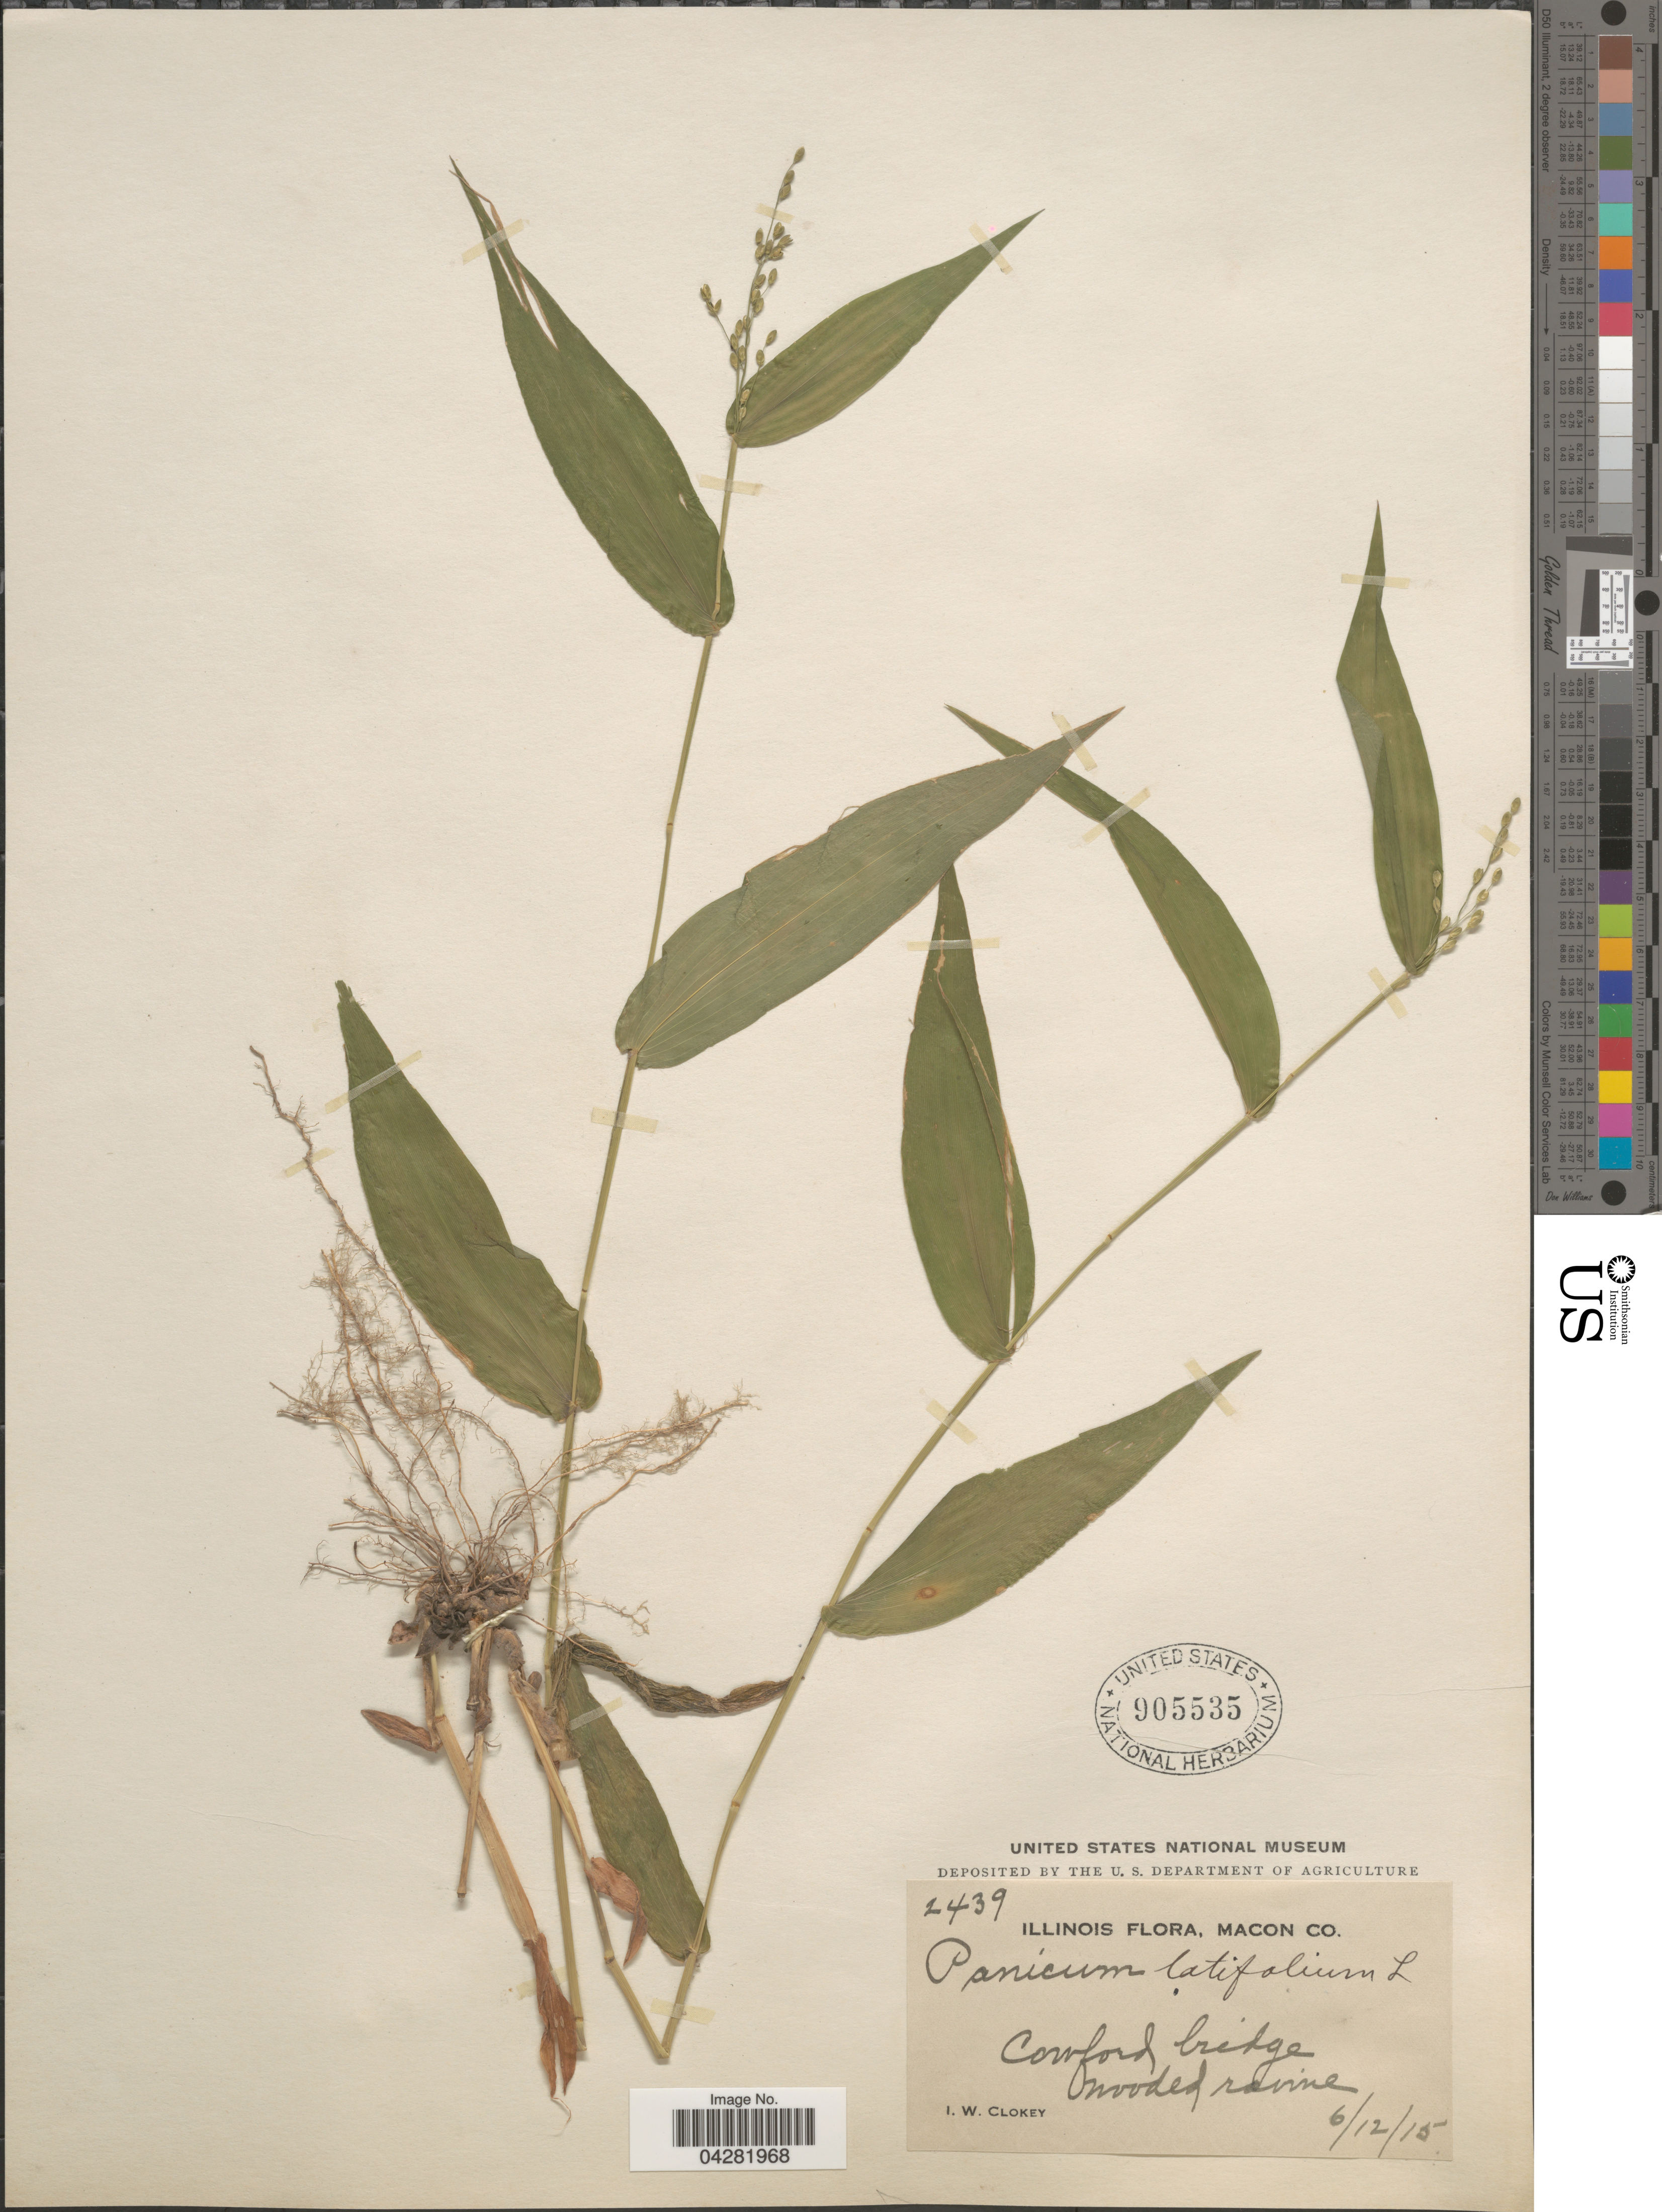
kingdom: Plantae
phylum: Tracheophyta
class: Liliopsida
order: Poales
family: Poaceae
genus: Dichanthelium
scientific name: Dichanthelium latifolium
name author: (L.) Harvill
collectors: I. W. Clokey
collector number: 2439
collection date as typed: Transcribed d/m/y: 12/6/15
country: United States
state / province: Illinois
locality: Macon Co. Cowford bridge.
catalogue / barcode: US 905535